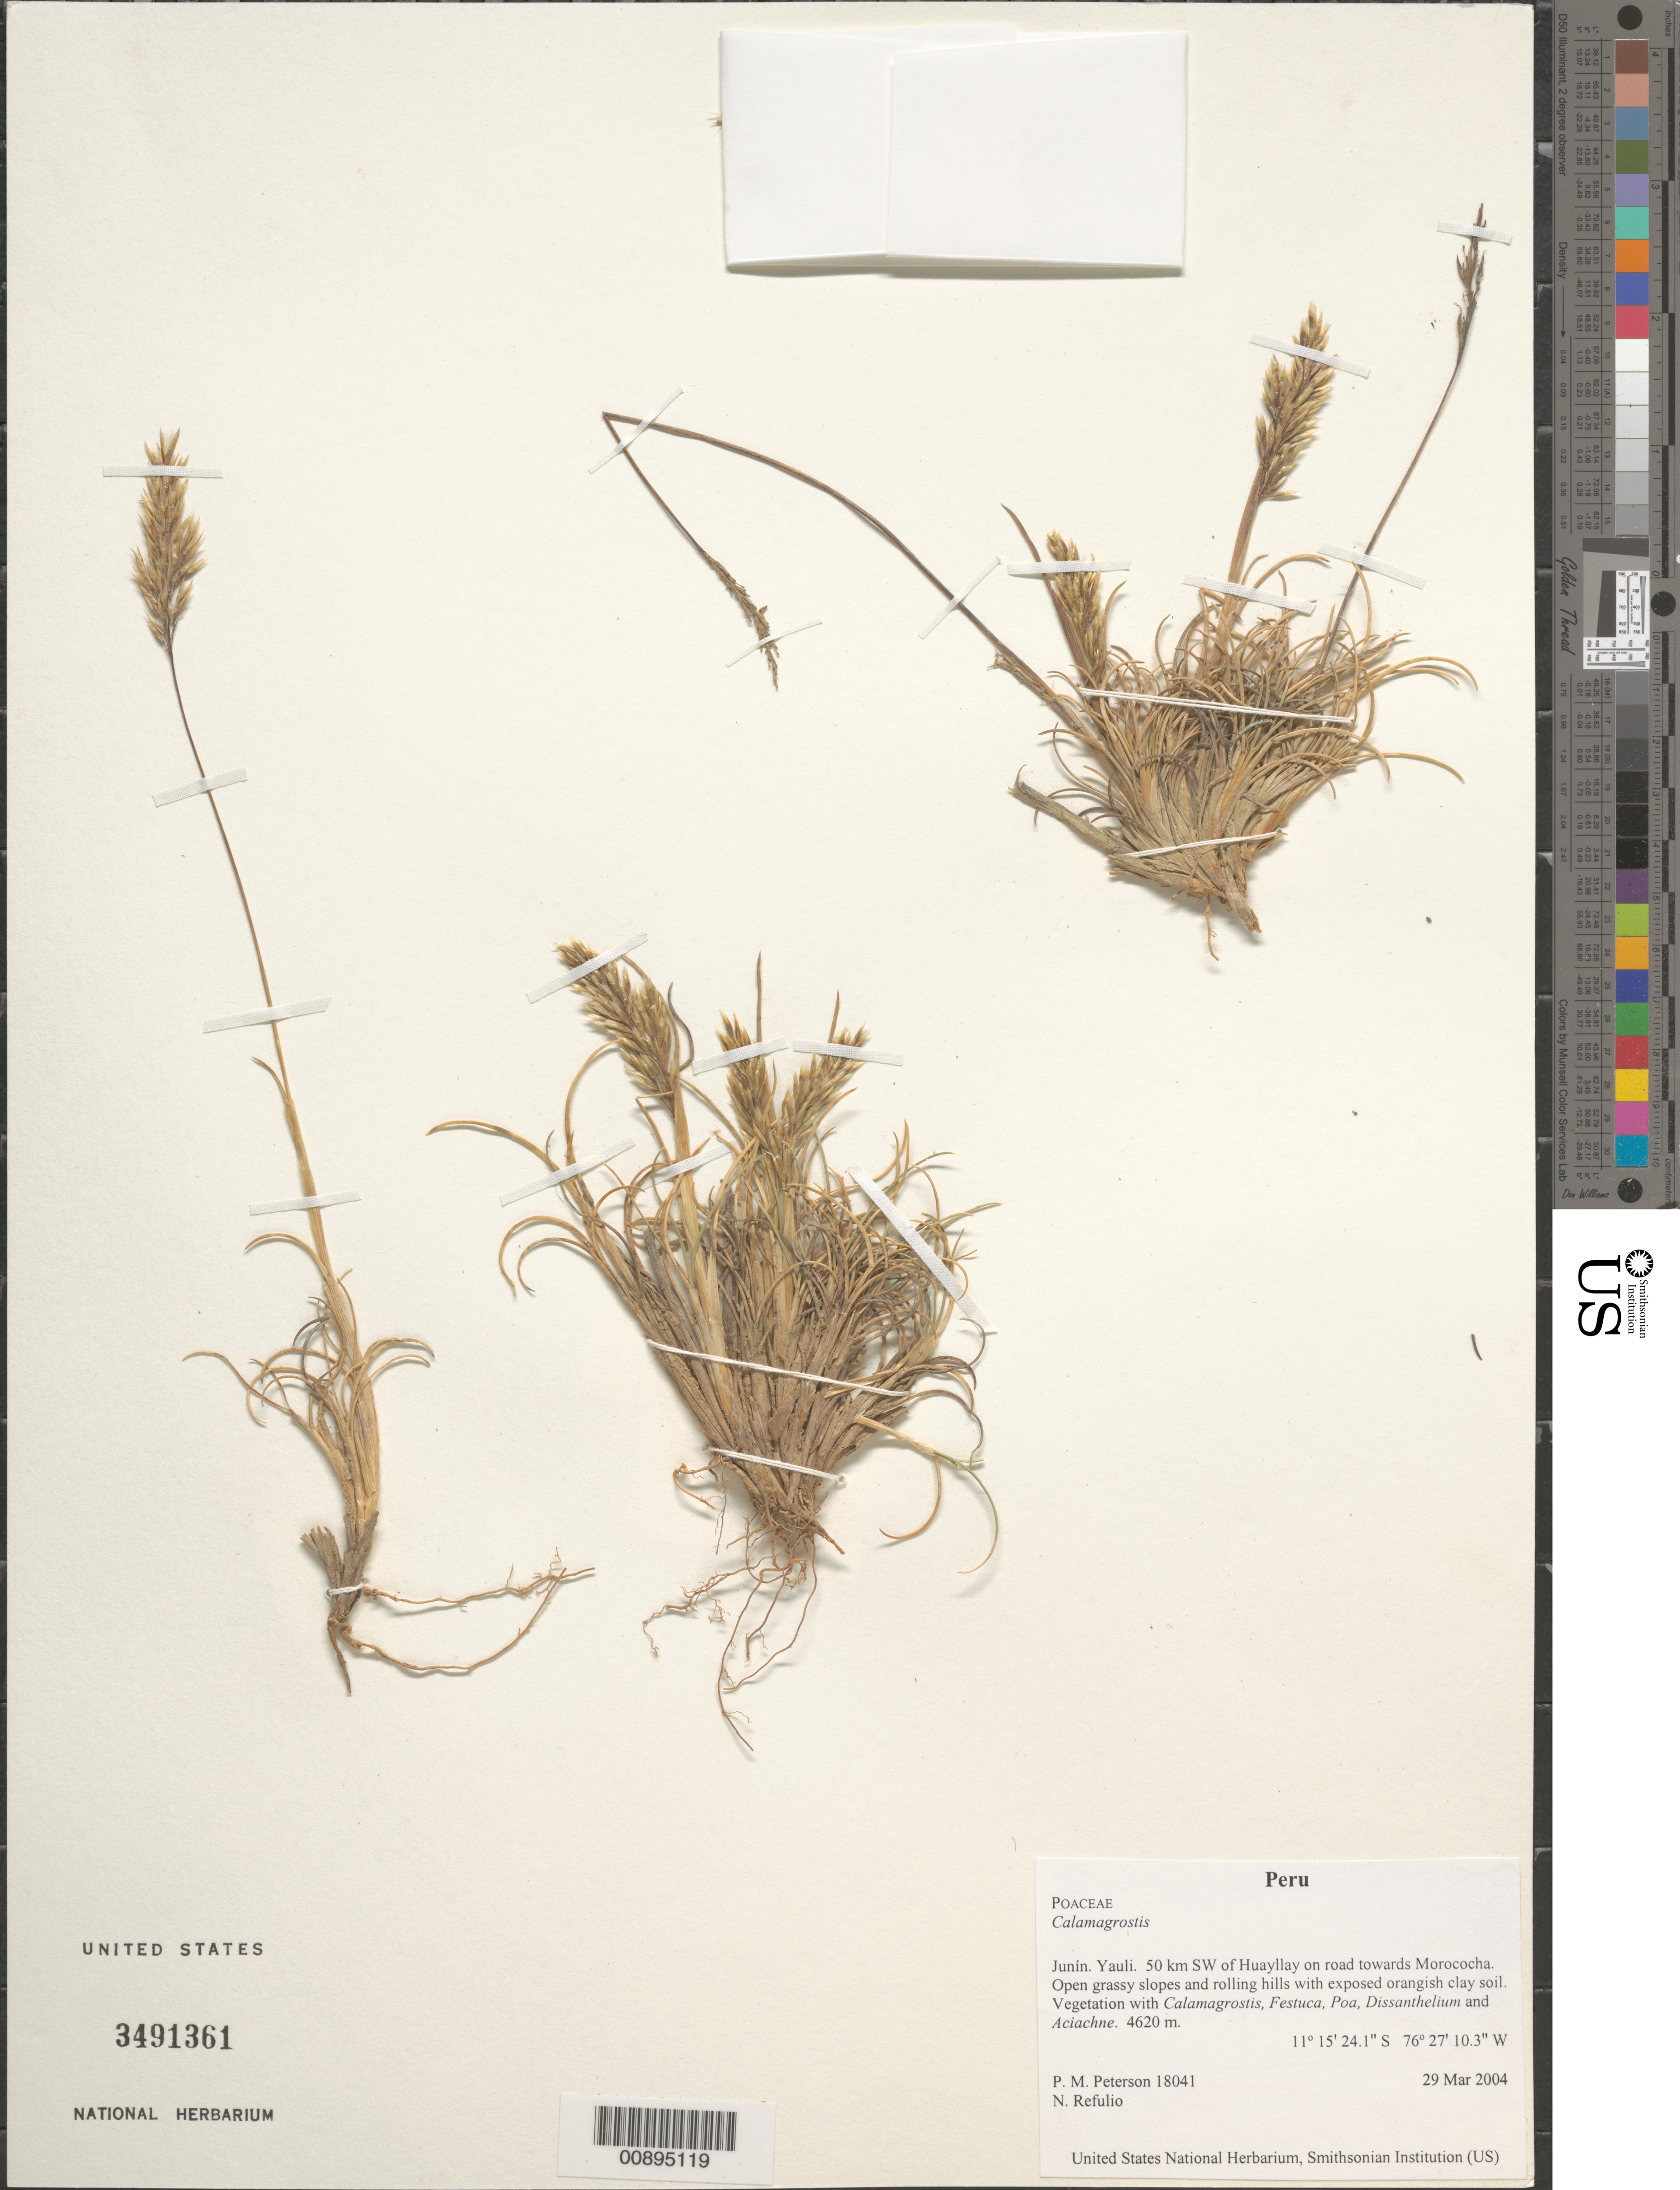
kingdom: Plantae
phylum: Tracheophyta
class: Liliopsida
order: Poales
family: Poaceae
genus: Calamagrostis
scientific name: Calamagrostis sp.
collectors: P. M. Peterson & N. Refulio-Rodríguez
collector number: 18041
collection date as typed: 29 Mar 2004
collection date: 2004-03-29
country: Peru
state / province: Junín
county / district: Yauli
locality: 50 km SW of Huayllay on road towards Morococha. Open grassy slopes and rolling hills with exposed orangish clay soil. Vegetation with Calamagrostis, Festuca, Poa, Dissanthelium and Aciachne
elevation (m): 4620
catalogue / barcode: US 3491361